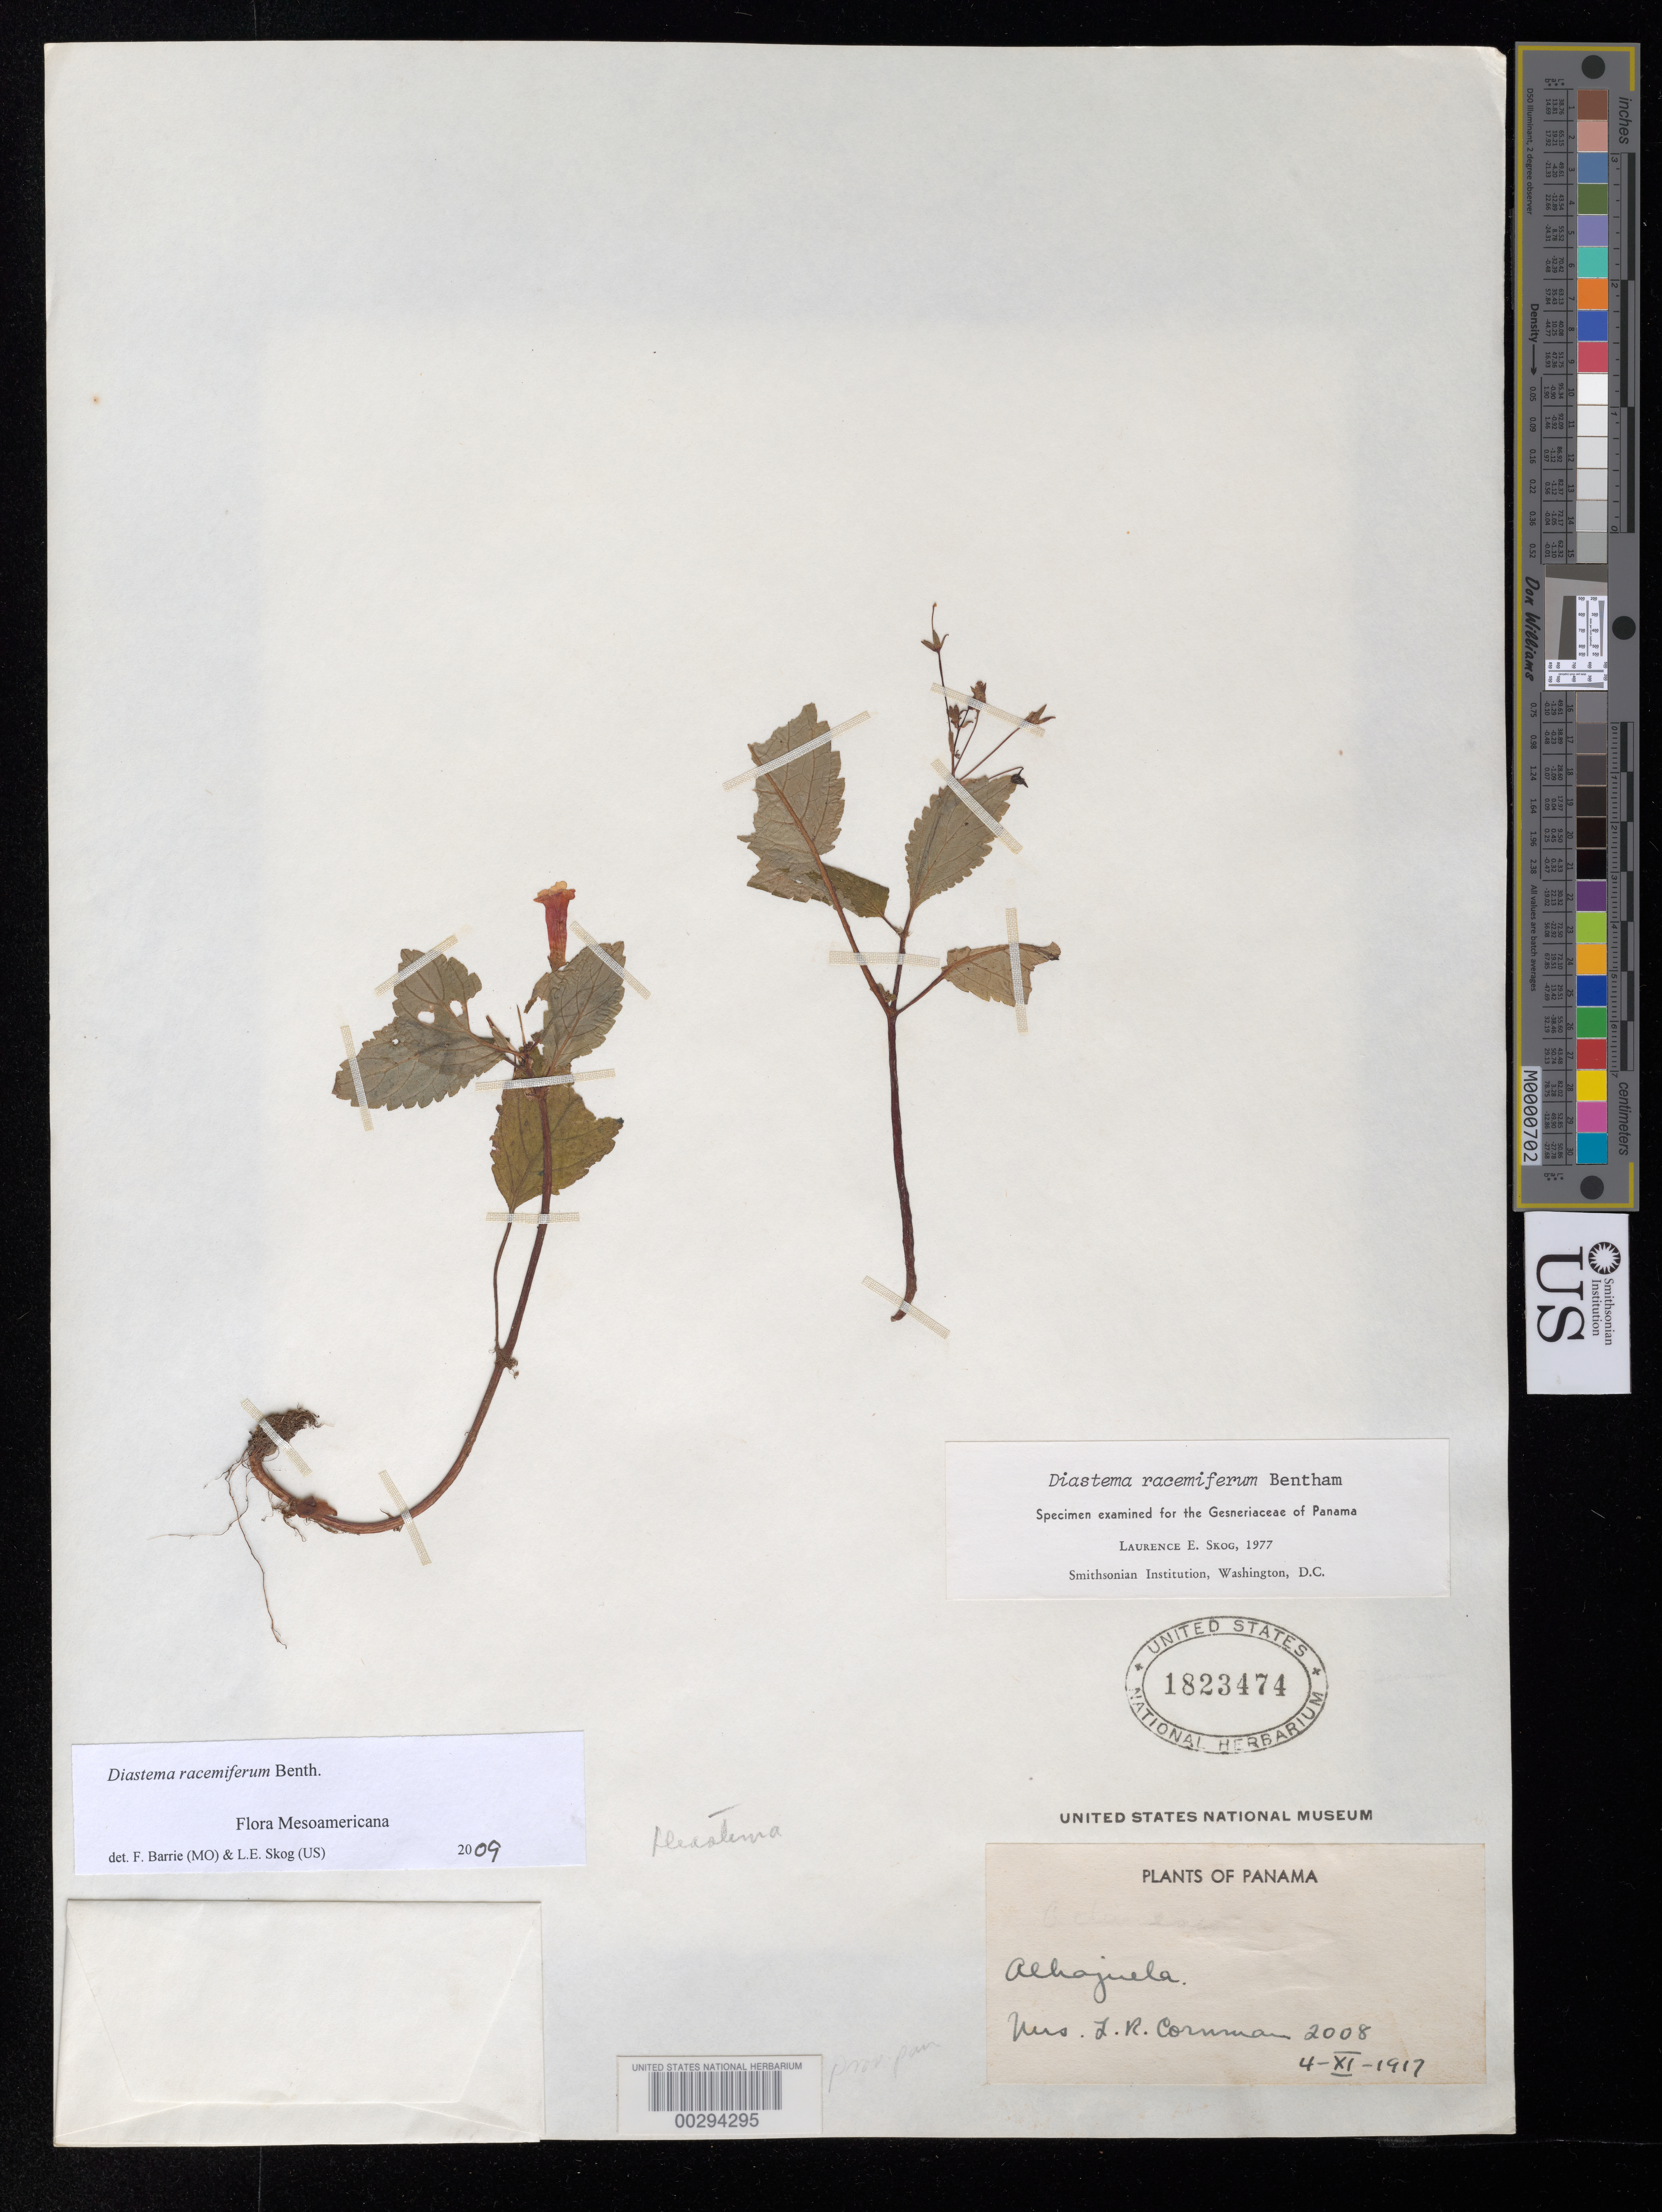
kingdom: Plantae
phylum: Tracheophyta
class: Magnoliopsida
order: Lamiales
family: Gesneriaceae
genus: Diastema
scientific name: Diastema racemiferum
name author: Benth.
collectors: L. Cornman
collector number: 2008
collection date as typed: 04 Nov 1917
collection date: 1917-11-04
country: Panama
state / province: Panamá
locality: Alhajuela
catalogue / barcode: US 1823474